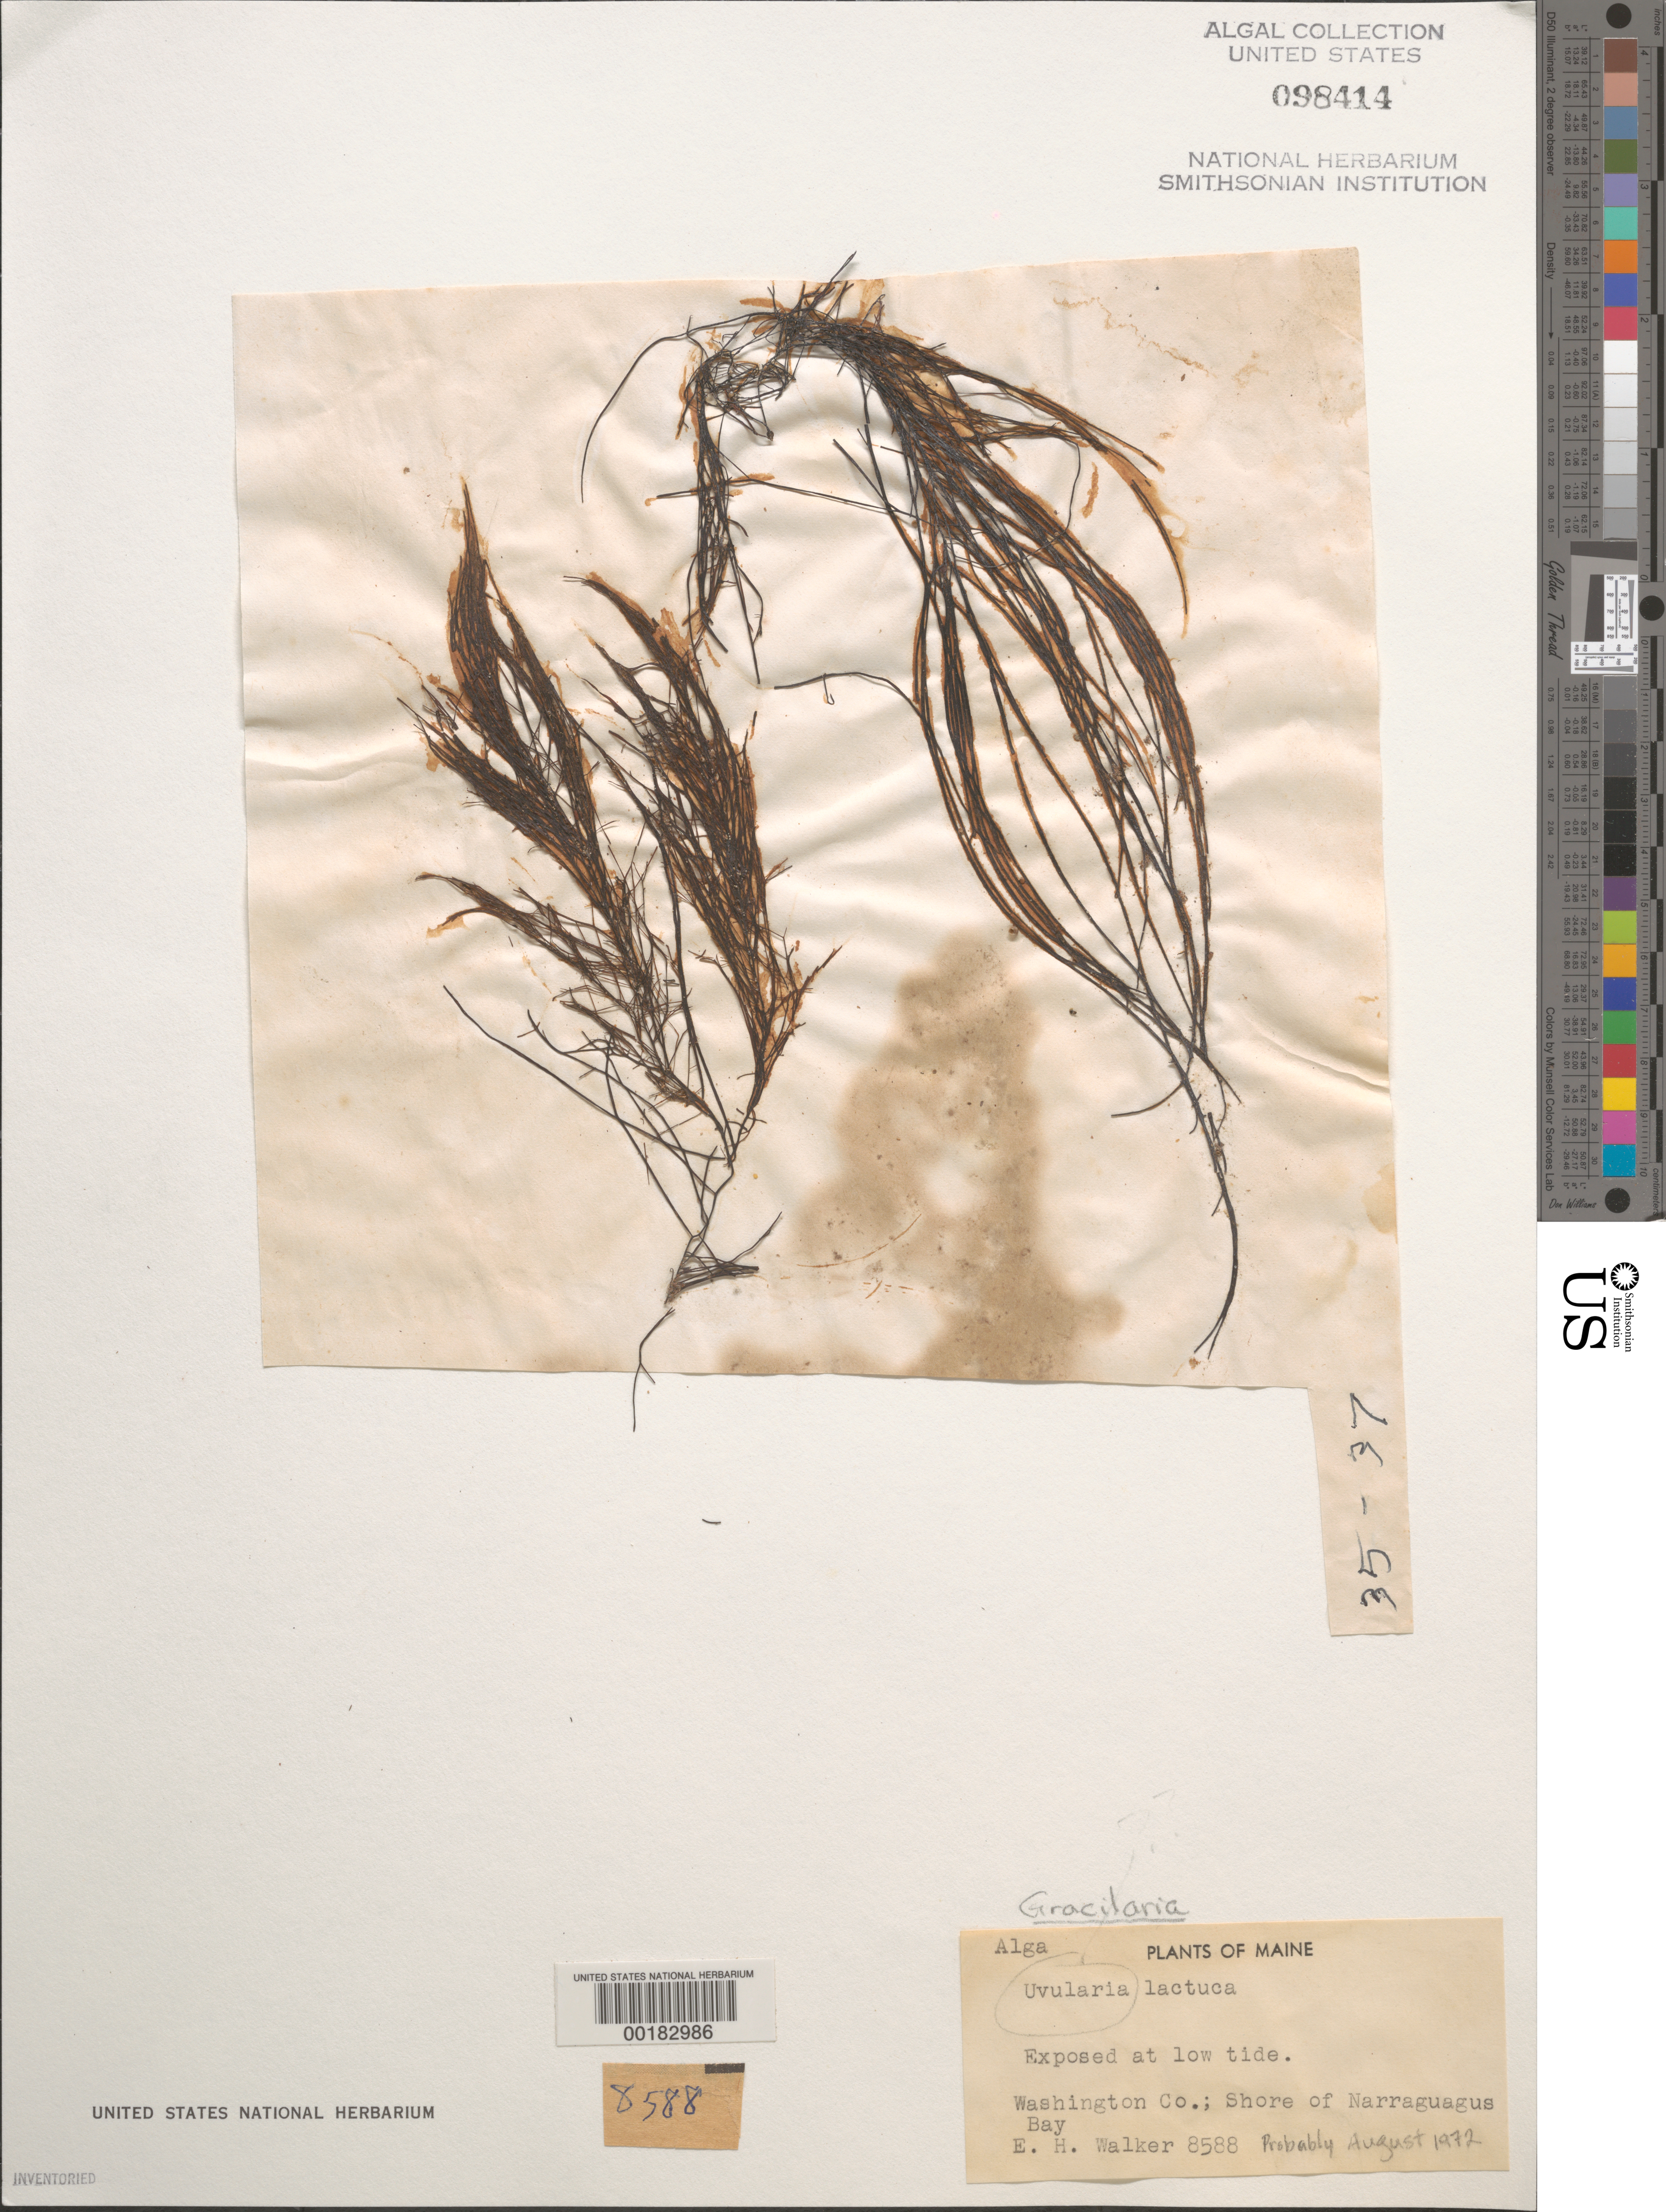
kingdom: Plantae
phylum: Rhodophyta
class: Florideophyceae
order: Gracilariales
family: Gracilariaceae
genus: Gracilaria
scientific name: Gracilaria sp.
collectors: E. H. Walker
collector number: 8588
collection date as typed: Aug 1972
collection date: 1972-08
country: United States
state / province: Maine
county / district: Washington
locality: Narraguagus Bay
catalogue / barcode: US 98414